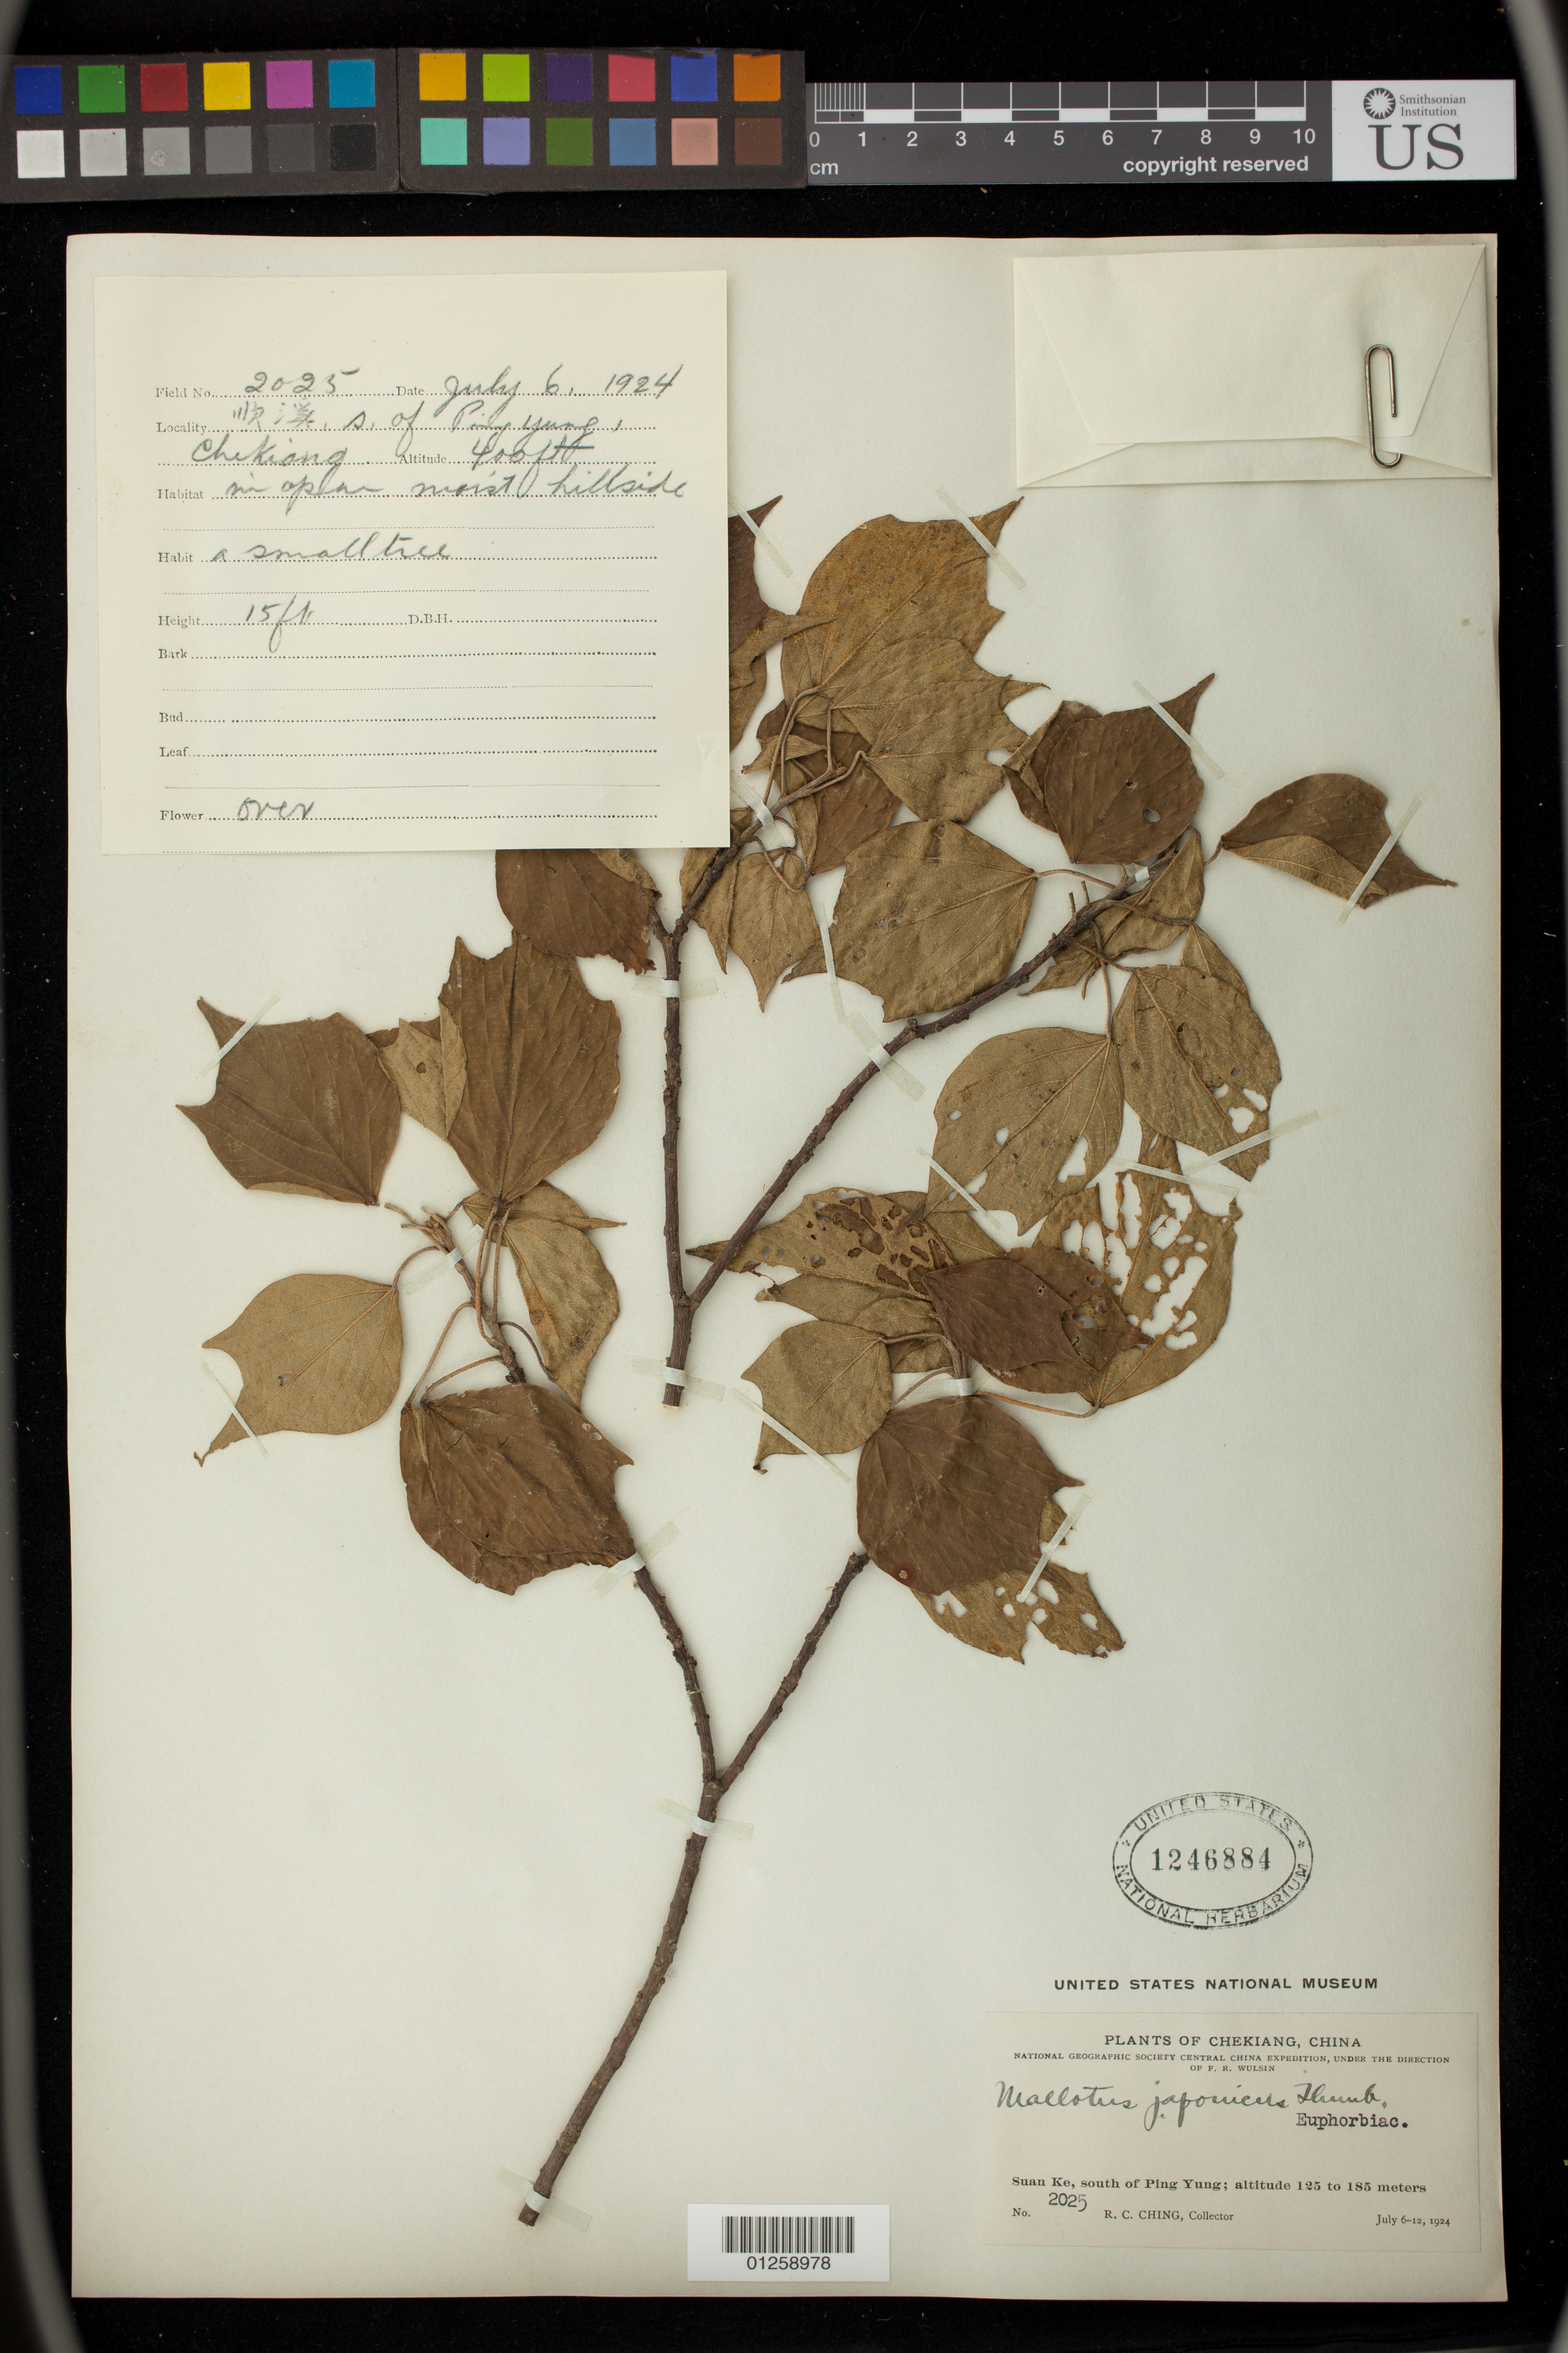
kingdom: Plantae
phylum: Tracheophyta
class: Magnoliopsida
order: Malpighiales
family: Euphorbiaceae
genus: Mallotus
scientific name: Mallotus japonicus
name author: (Spreng.) Müll. Arg.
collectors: R. C. Ching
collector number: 2025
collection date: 1924-07-06/1924-07-12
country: China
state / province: Zhejiang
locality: Suan Ke, south of Ping Ying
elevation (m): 125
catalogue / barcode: US 1246884